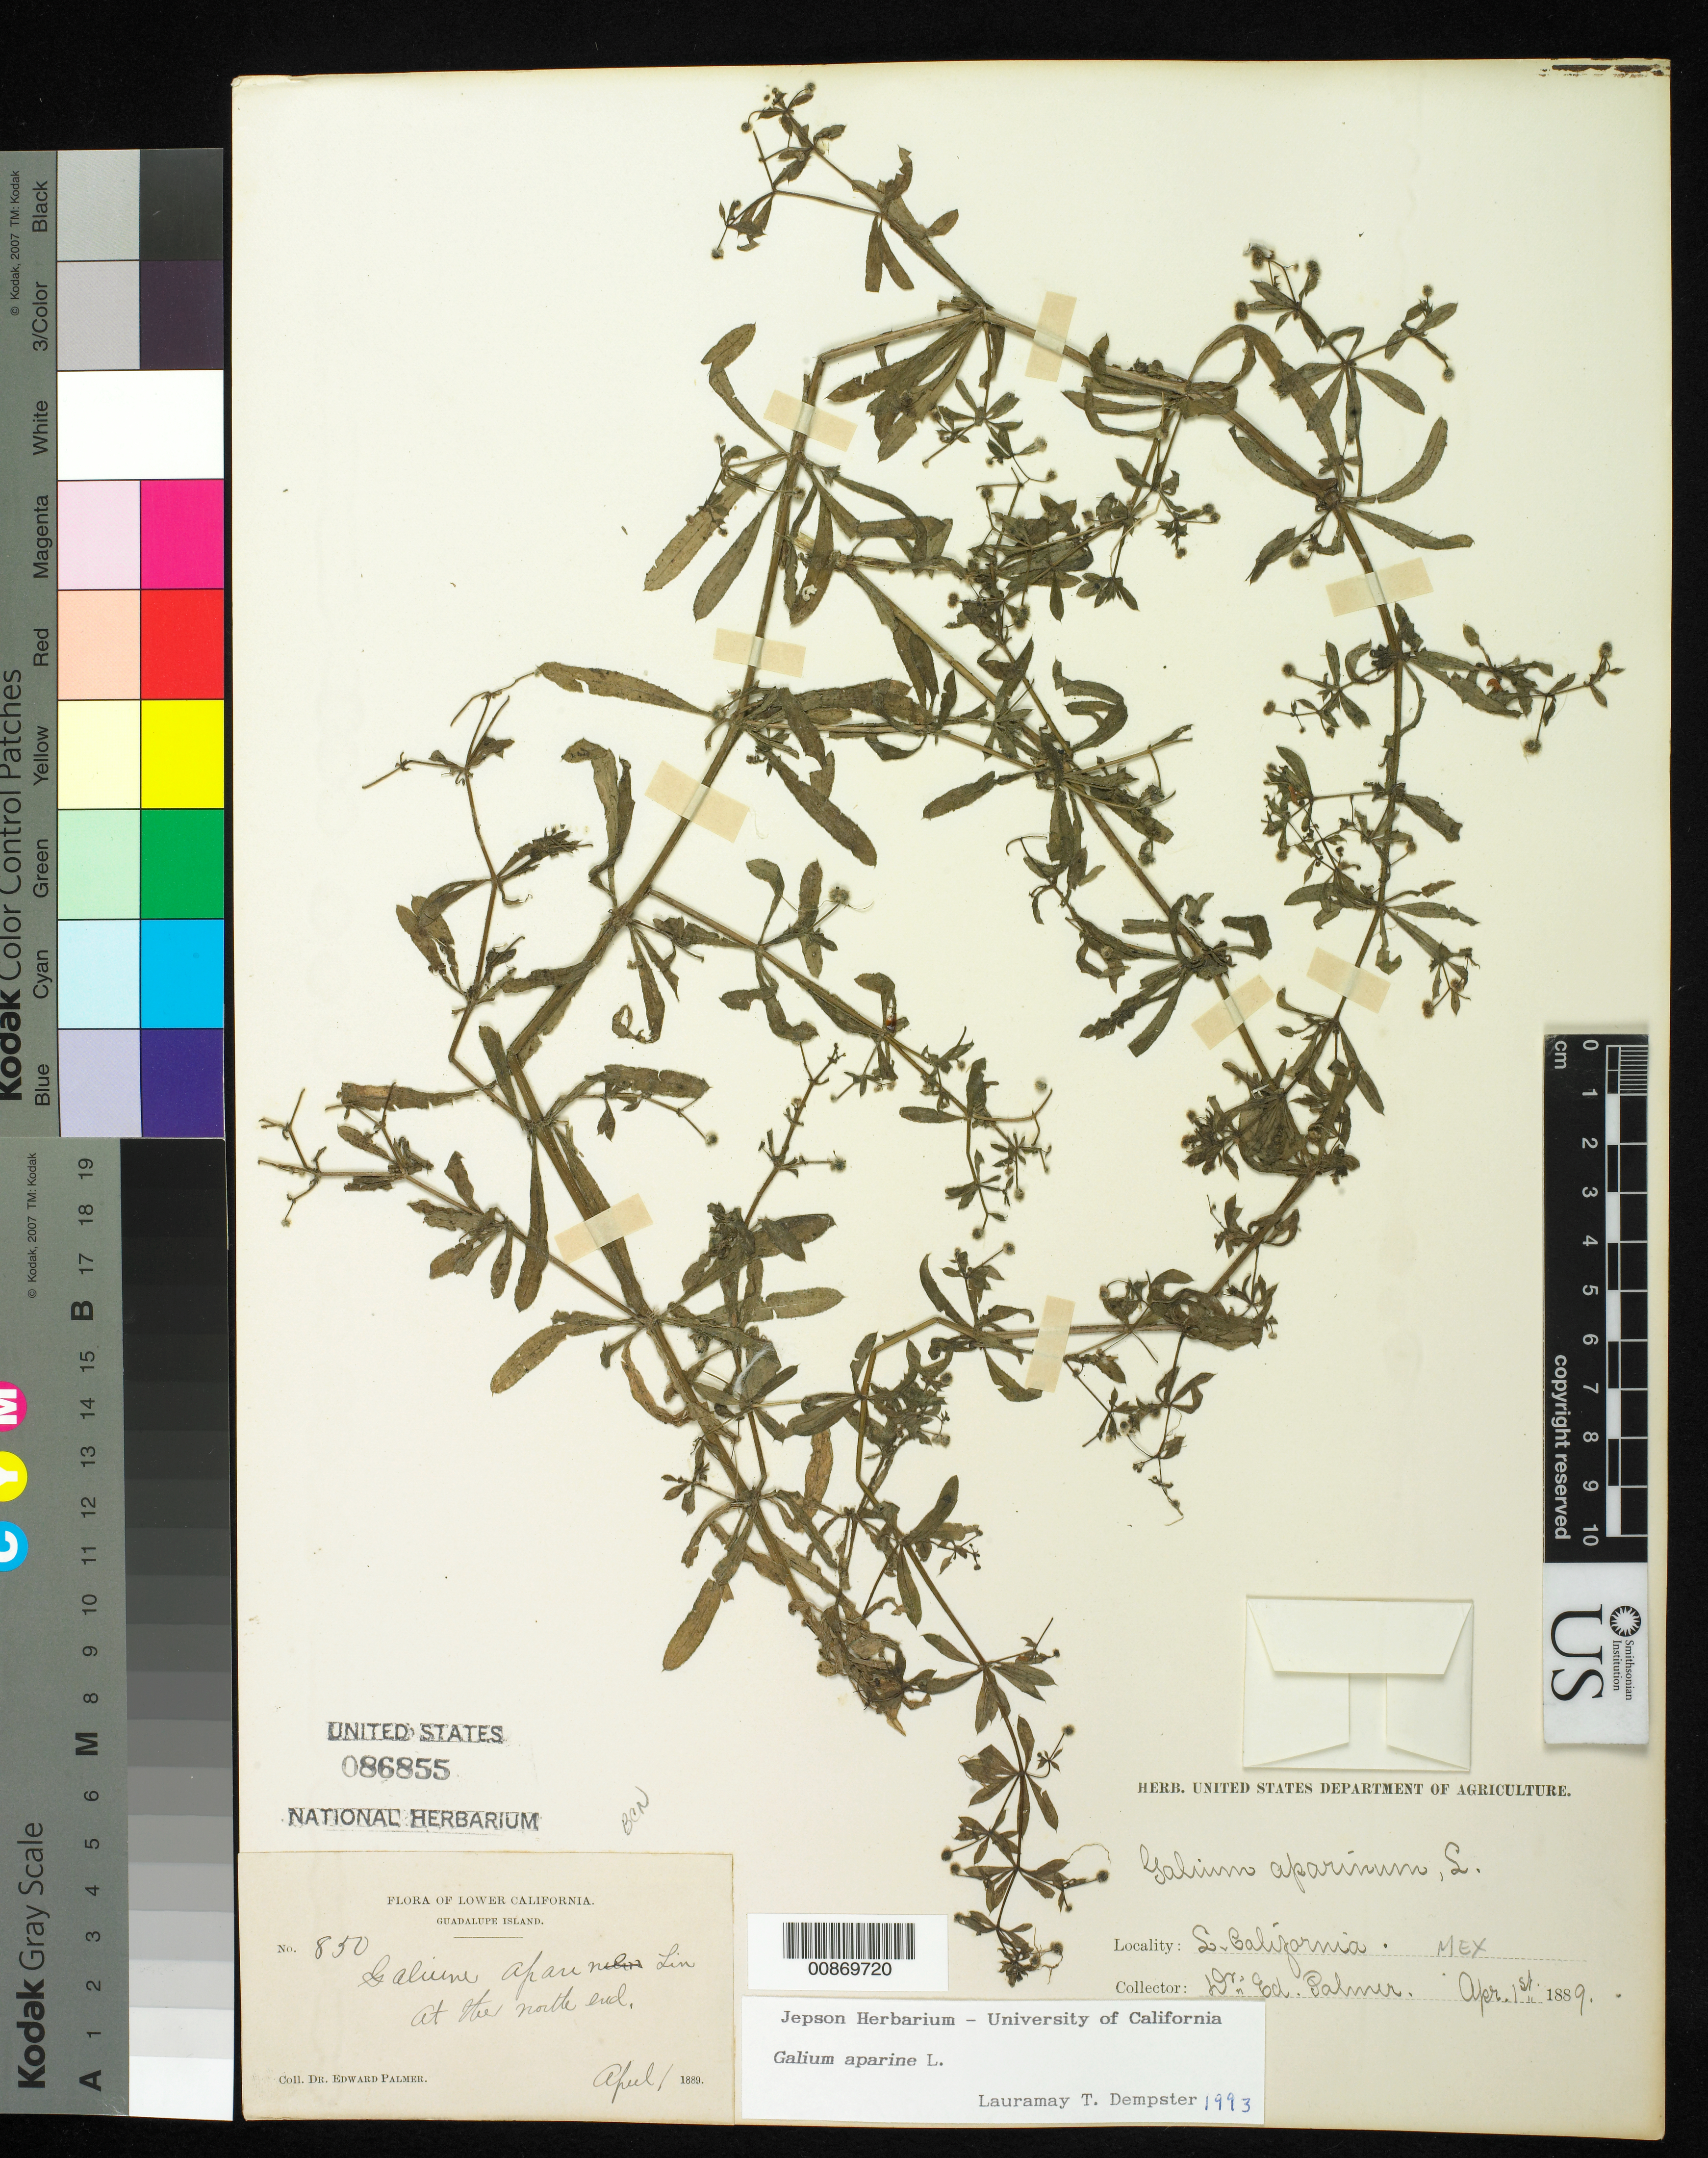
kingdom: Plantae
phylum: Tracheophyta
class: Magnoliopsida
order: Gentianales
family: Rubiaceae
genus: Galium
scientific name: Galium aparine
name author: L.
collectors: E. Palmer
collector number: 850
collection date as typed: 01 Apr 1889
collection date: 1889-04-01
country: Mexico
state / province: Baja California Norte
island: Guadalupe I.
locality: Guadalupe Island, Baja California. At the north end.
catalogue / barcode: US 86855